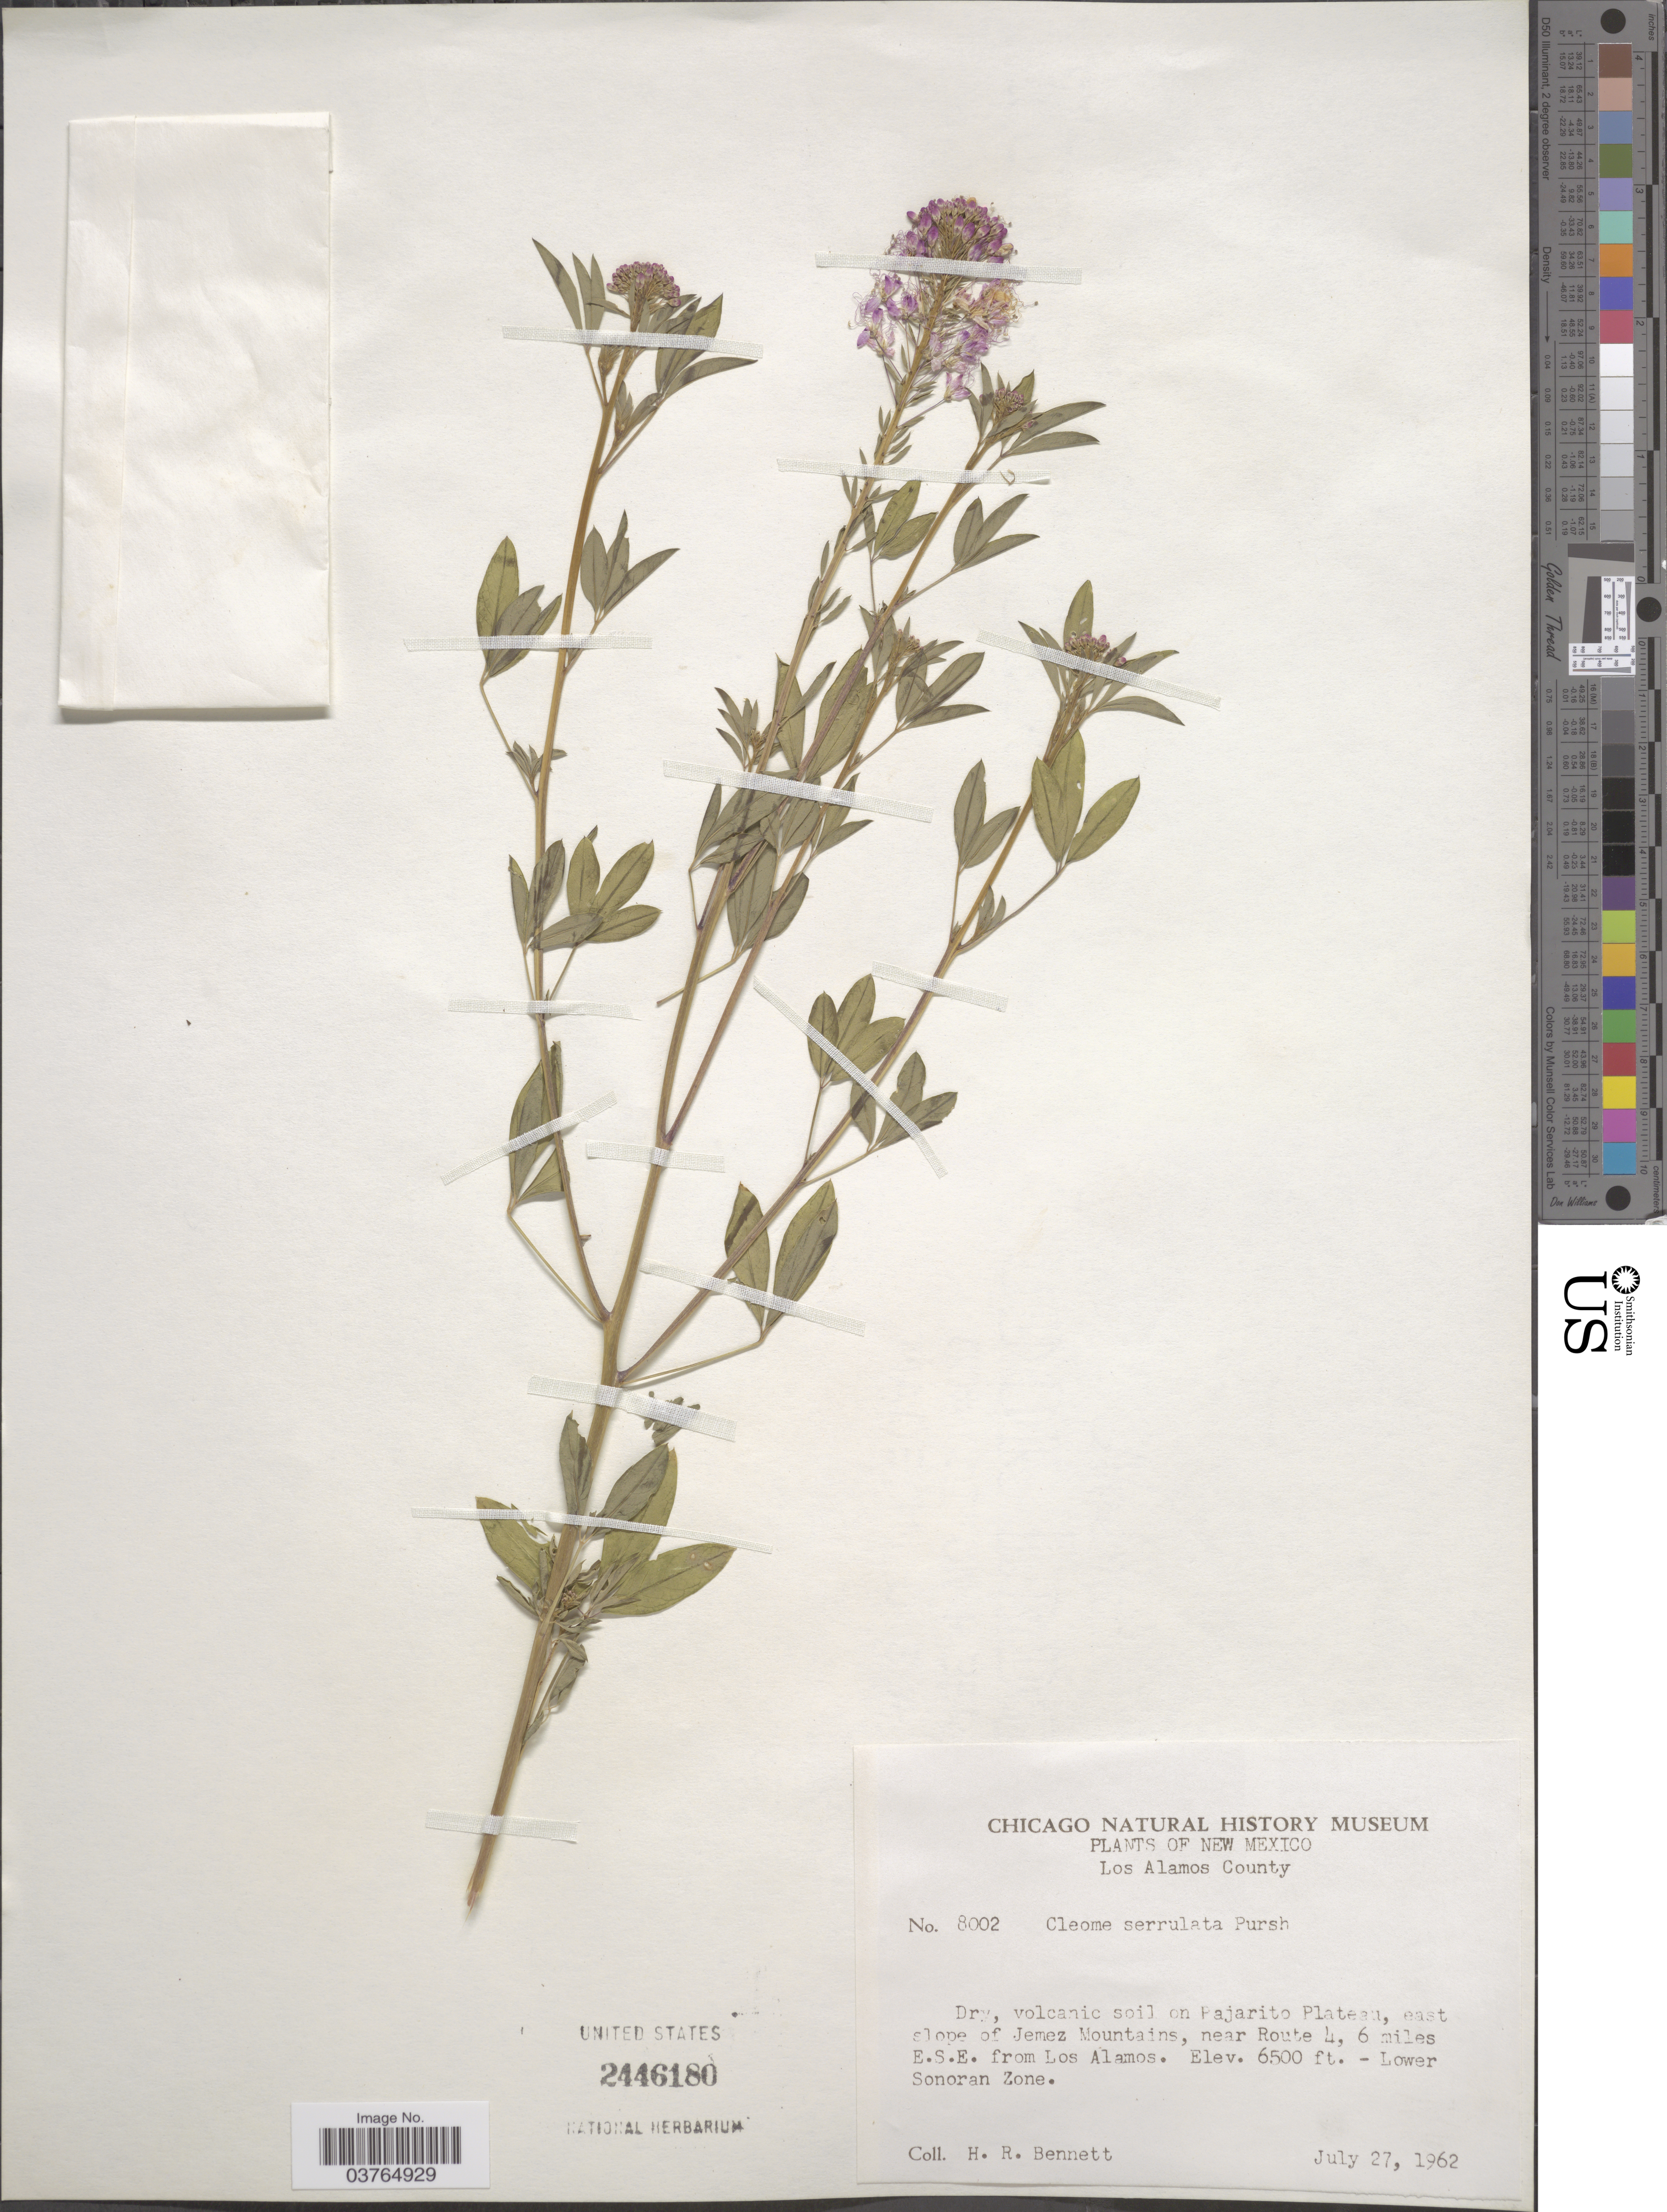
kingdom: Plantae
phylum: Tracheophyta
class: Magnoliopsida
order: Brassicales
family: Cleomaceae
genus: Cleomella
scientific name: Cleomella serrulata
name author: (Pursh) Roalson & J.C. Hall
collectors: H. R. Bennett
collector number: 8002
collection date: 1962-07-27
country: United States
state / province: New Mexico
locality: Los Alamos County. Volcanic soil on Pajarito Plateau, east slope of Jemez Mountains, near Route 4, 6 miles E.S.E. from Los Alamos. Lower Sonoran Zone.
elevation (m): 1981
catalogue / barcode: US 2446180